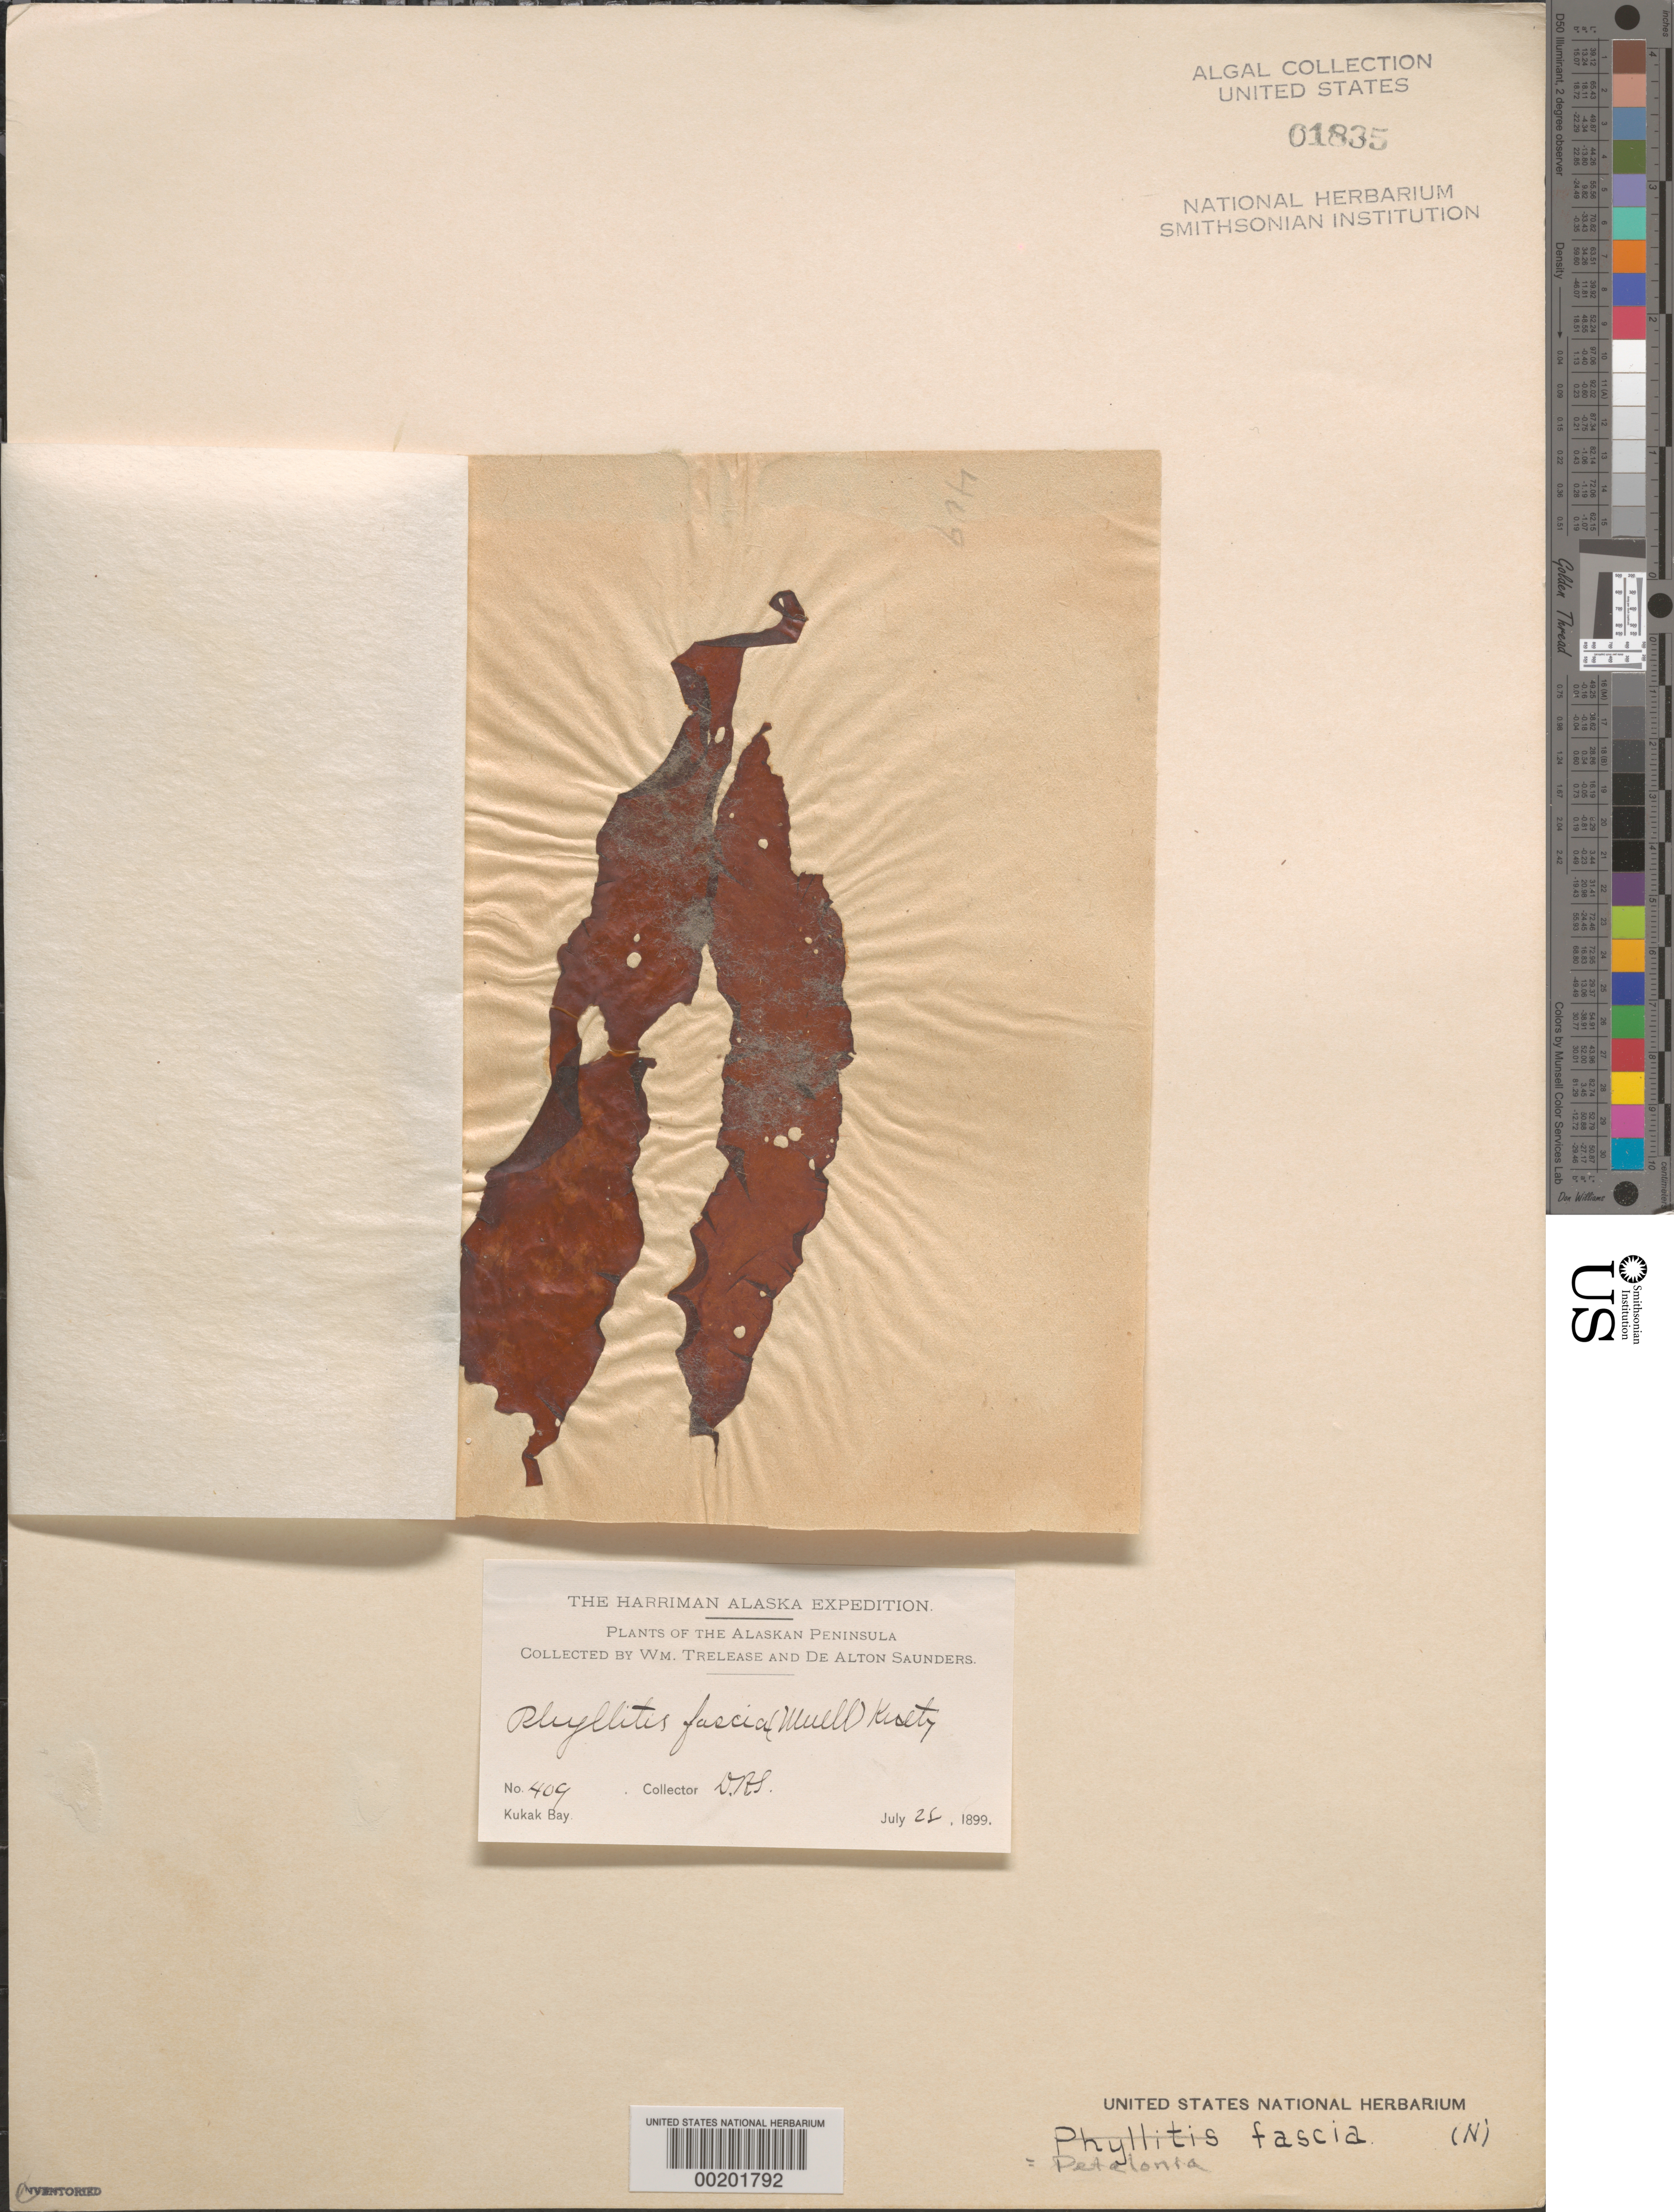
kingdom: Chromista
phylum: Ochrophyta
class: Phaeophyceae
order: Scytosiphonales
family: Scytosiphonaceae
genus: Petalonia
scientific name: Petalonia fascia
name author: (O.F. Müller) Kuntze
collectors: D. Saunders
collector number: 409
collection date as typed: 28 Jul 1899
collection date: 1899-07-28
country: United States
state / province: Alaska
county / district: Dillingham Division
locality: Kukak Bay, "Alaska Peninsula"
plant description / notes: Harriman Alaska Expedition, 1899, as Phyllitis fascia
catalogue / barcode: US 1835